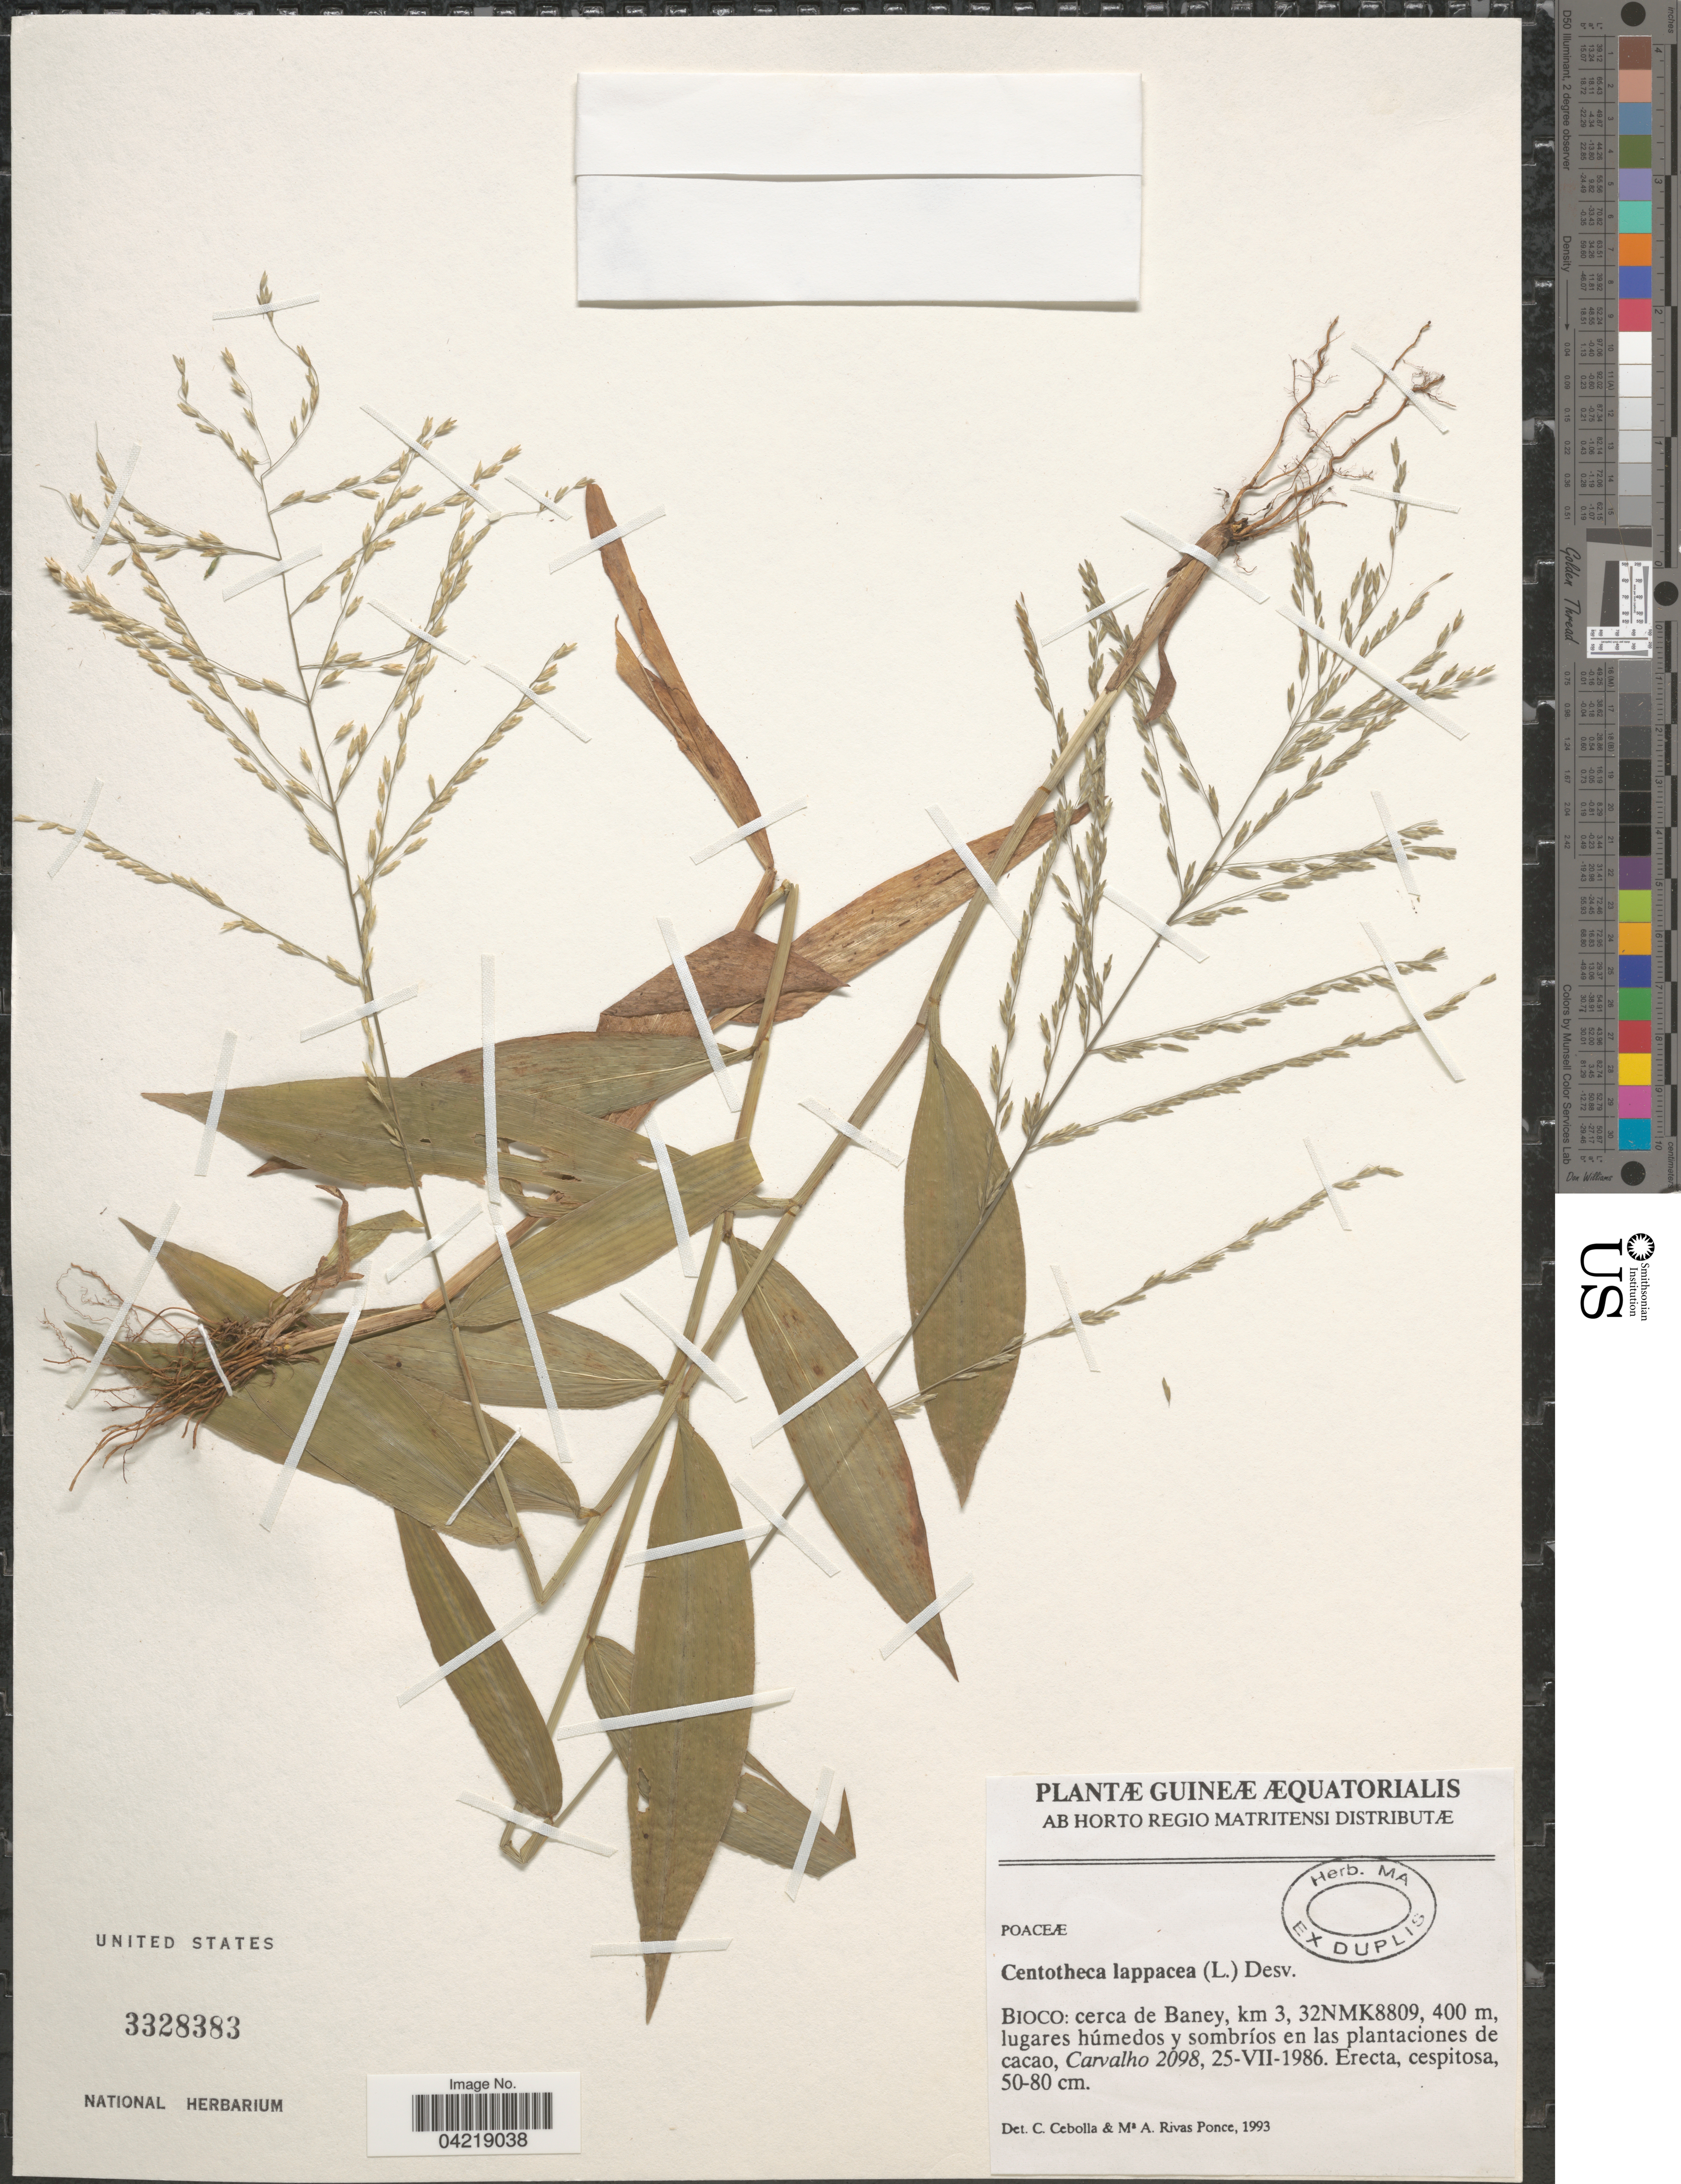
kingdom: Plantae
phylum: Tracheophyta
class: Liliopsida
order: Poales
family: Poaceae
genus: Centotheca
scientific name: Centotheca lappacea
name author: (L.) Desv.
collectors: Carvalho, --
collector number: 2098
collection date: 1986-07-25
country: Equatorial Guinea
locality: Guineæ Æquatorialis. Bioco: cerca de Baney, km 3, 32NMK8809, lugares húmedos y sombríos en las plantaciones de cacao.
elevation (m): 400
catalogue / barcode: US 3328383